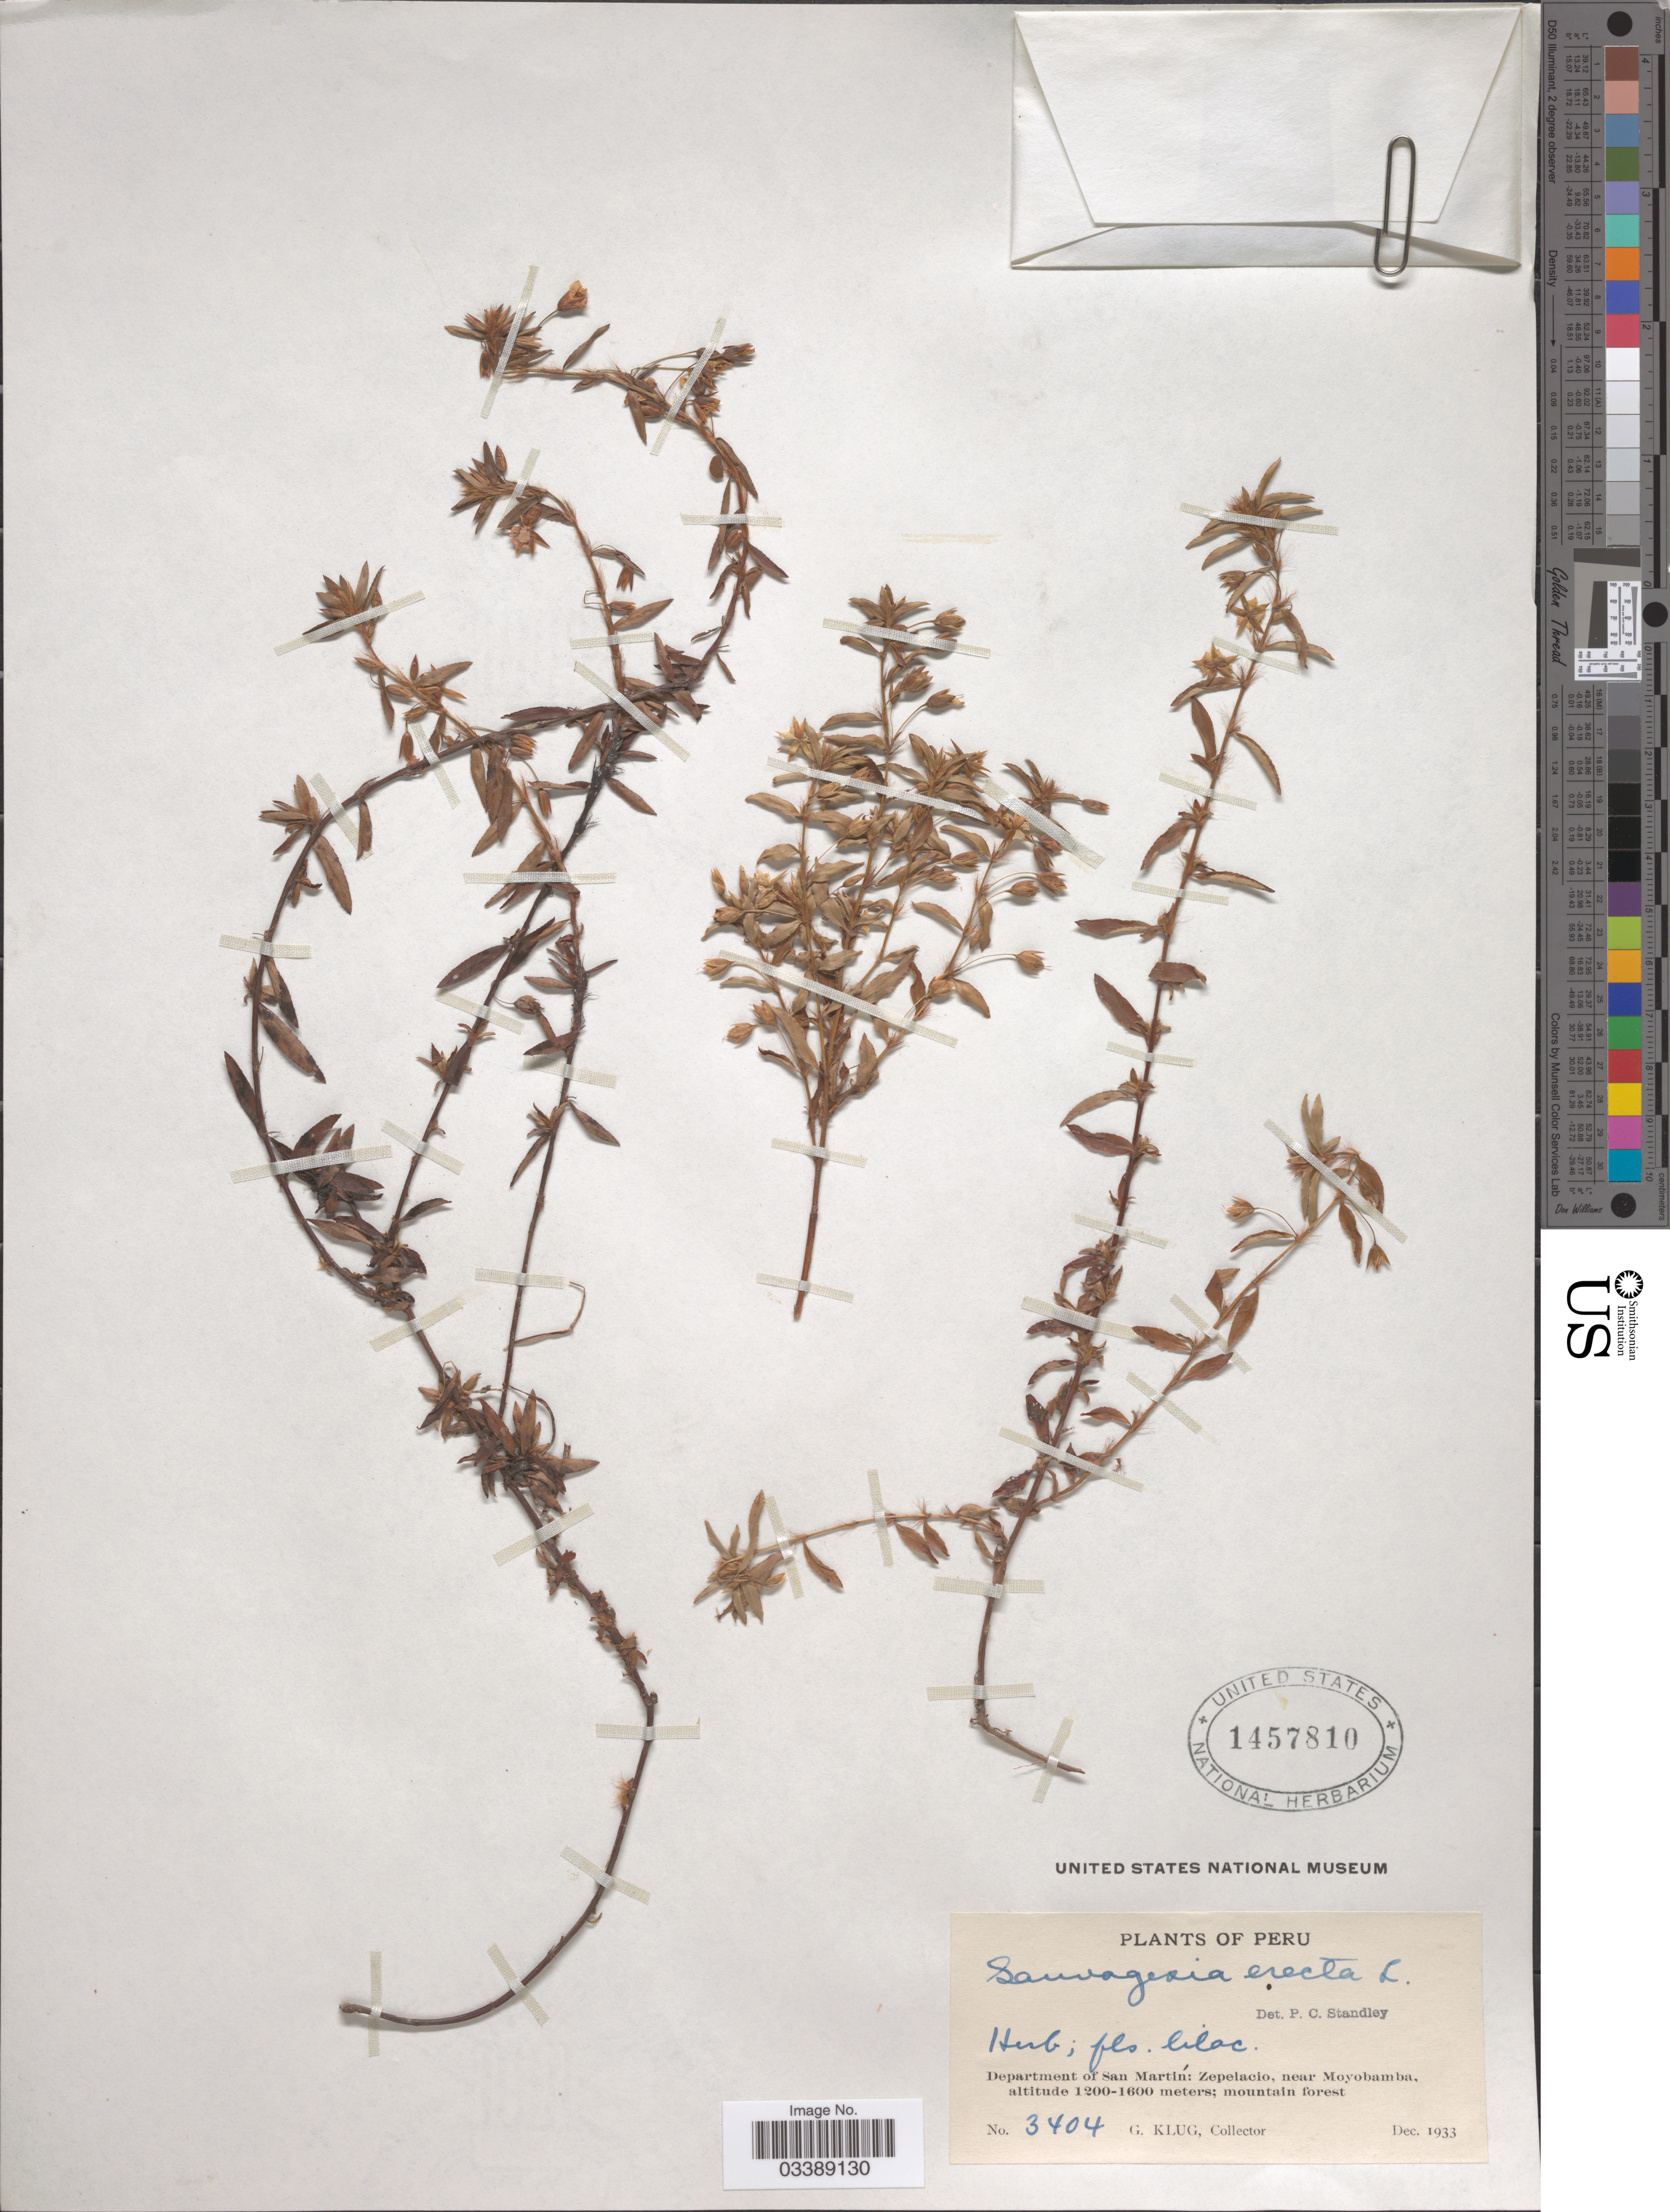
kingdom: Plantae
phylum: Tracheophyta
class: Magnoliopsida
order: Malpighiales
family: Ochnaceae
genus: Sauvagesia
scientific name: Sauvagesia erecta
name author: L.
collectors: G. Klug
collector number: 3404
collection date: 1933-12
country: Peru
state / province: San Martín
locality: Department of San Martín: Zepelacio, near Moyobamba.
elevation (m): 1200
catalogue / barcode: US 1457810